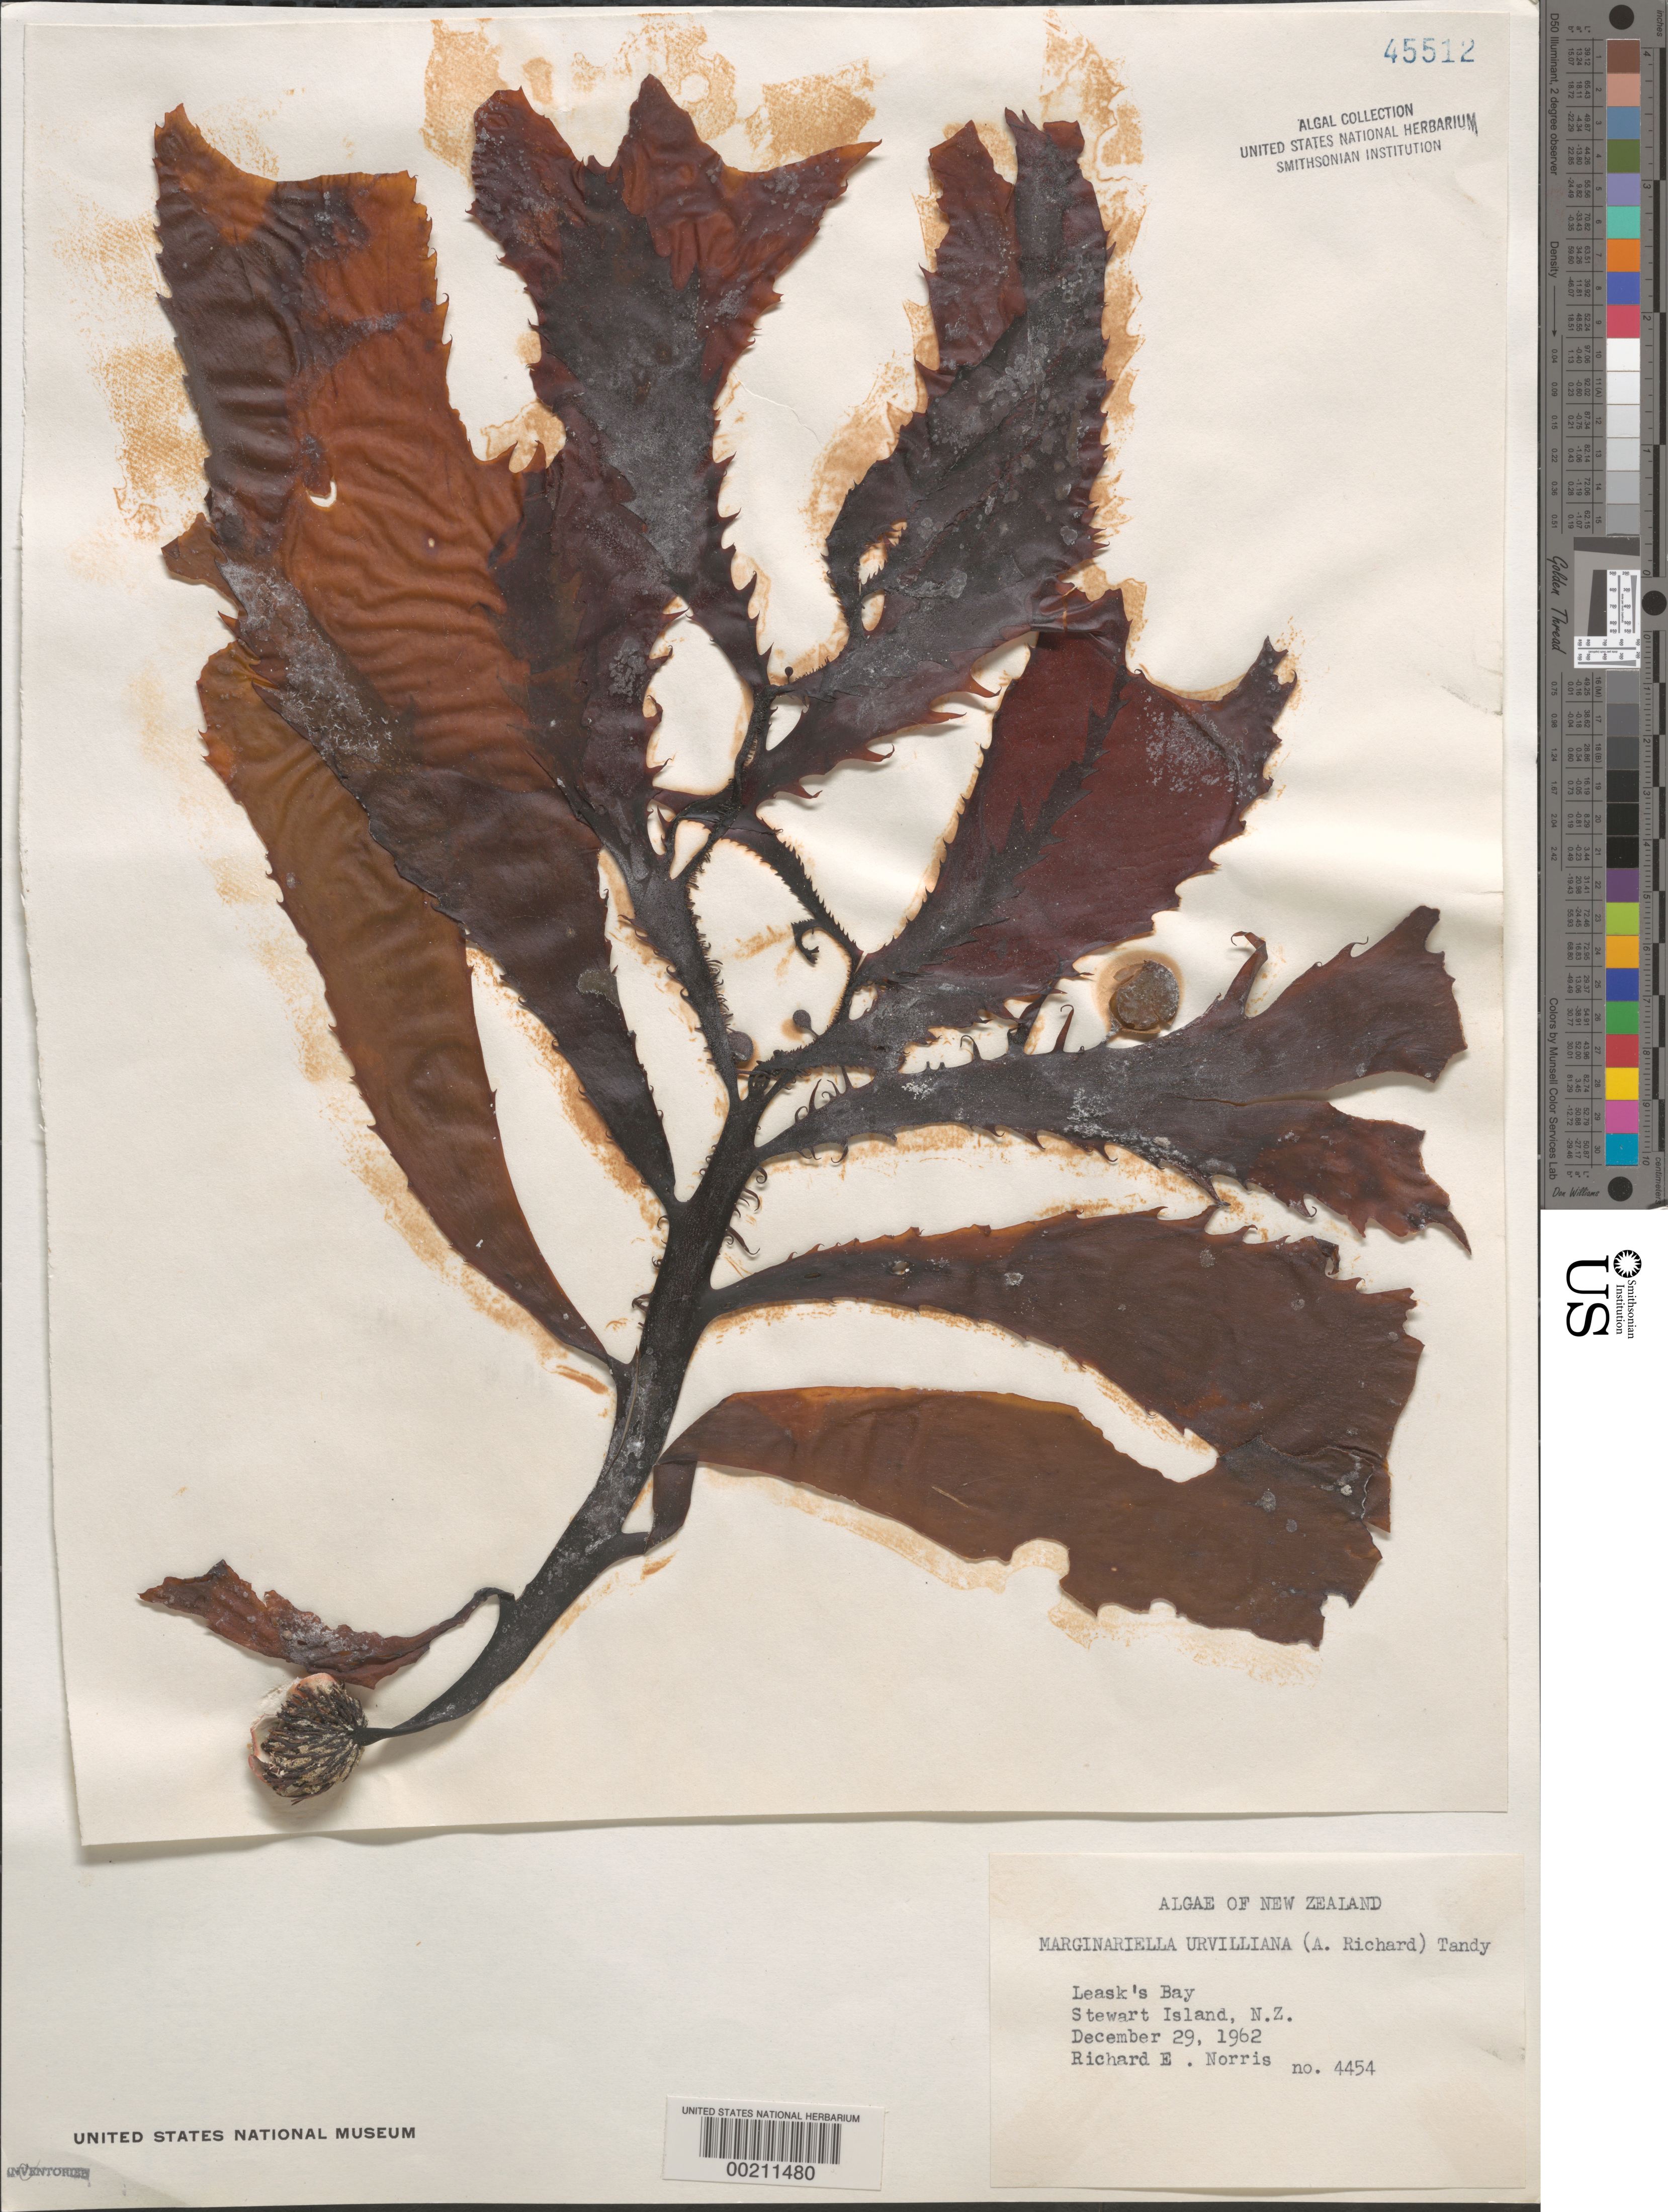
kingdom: Chromista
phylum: Ochrophyta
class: Phaeophyceae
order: Fucales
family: Seirococcaceae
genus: Marginariella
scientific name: Marginariella urvilliana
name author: (A. Richard) Tandy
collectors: R. E. Norris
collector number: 4454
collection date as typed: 29 Dec 1962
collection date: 1962-12-29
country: New Zealand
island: Stewart Island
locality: Leask's Bay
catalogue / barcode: US 45512